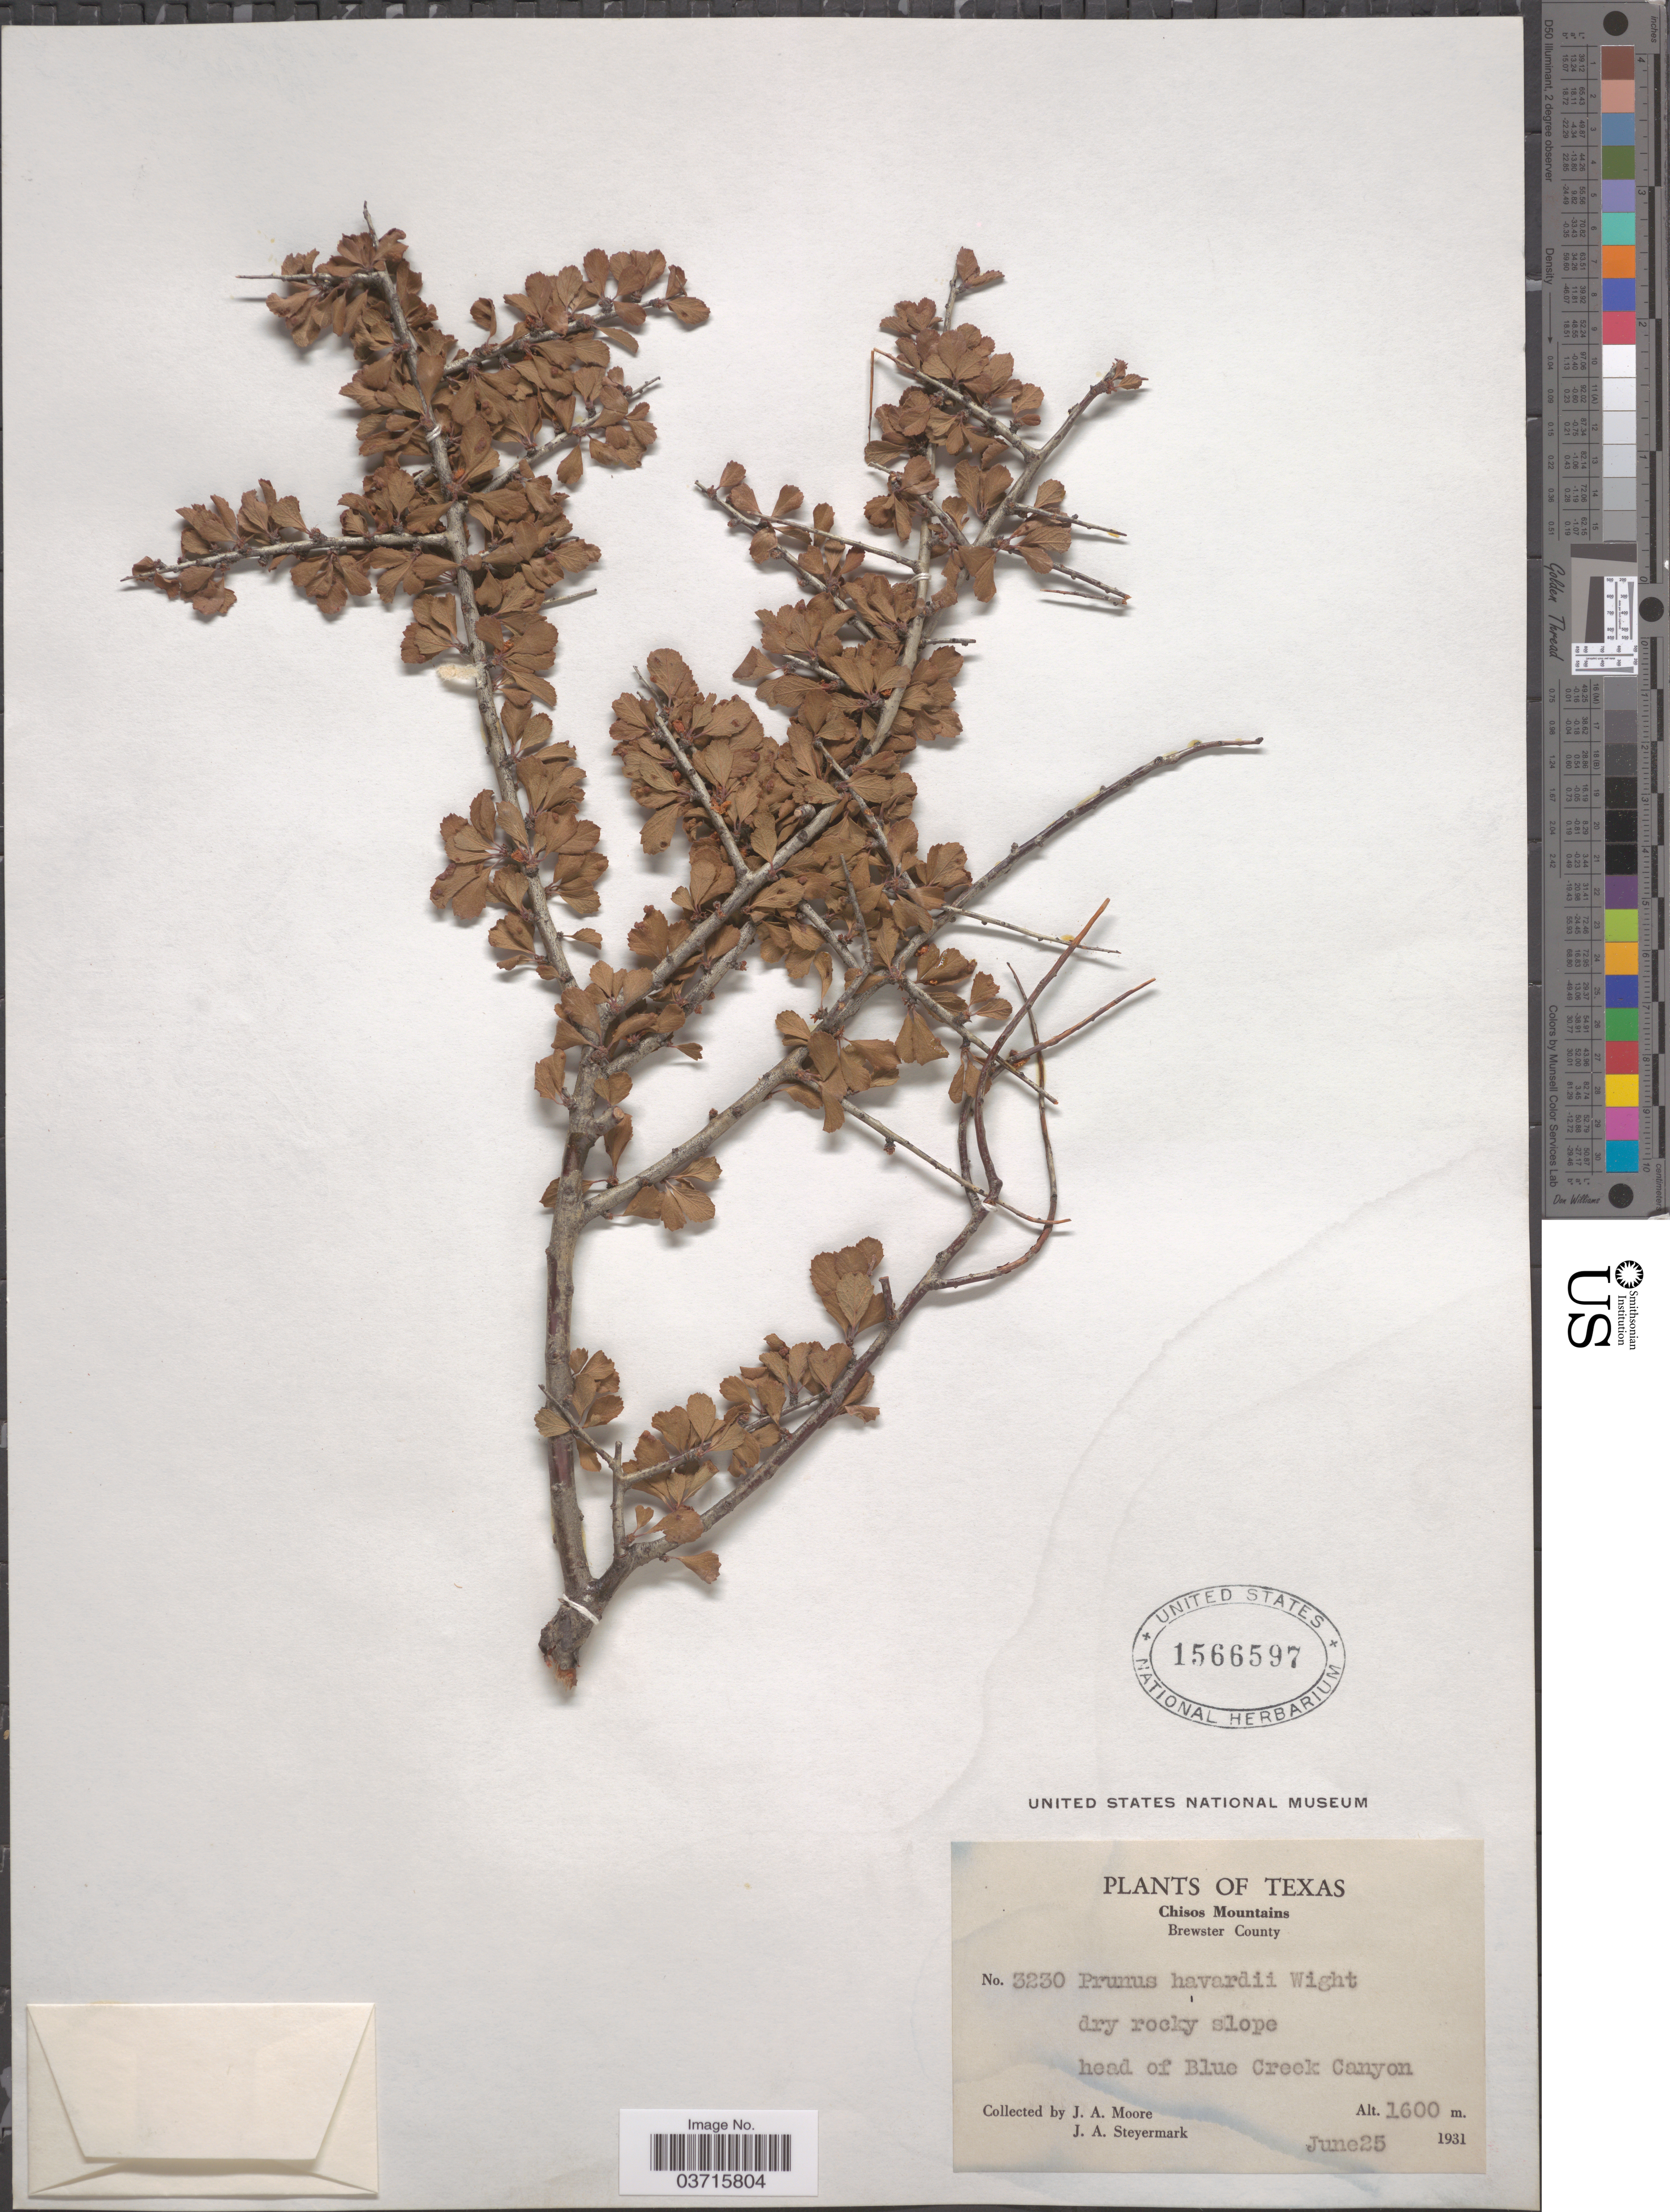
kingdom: Plantae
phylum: Tracheophyta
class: Magnoliopsida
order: Rosales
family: Rosaceae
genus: Prunus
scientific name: Prunus havardii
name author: (W. Wight) Mason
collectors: J. A. Moore & J. Steyermark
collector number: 3230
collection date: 1931-06-25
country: United States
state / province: Texas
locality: Chisos Mountains, Brewster County. Dry rocky slope head of Blue Creek Canyon.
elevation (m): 1600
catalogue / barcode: US 1566597